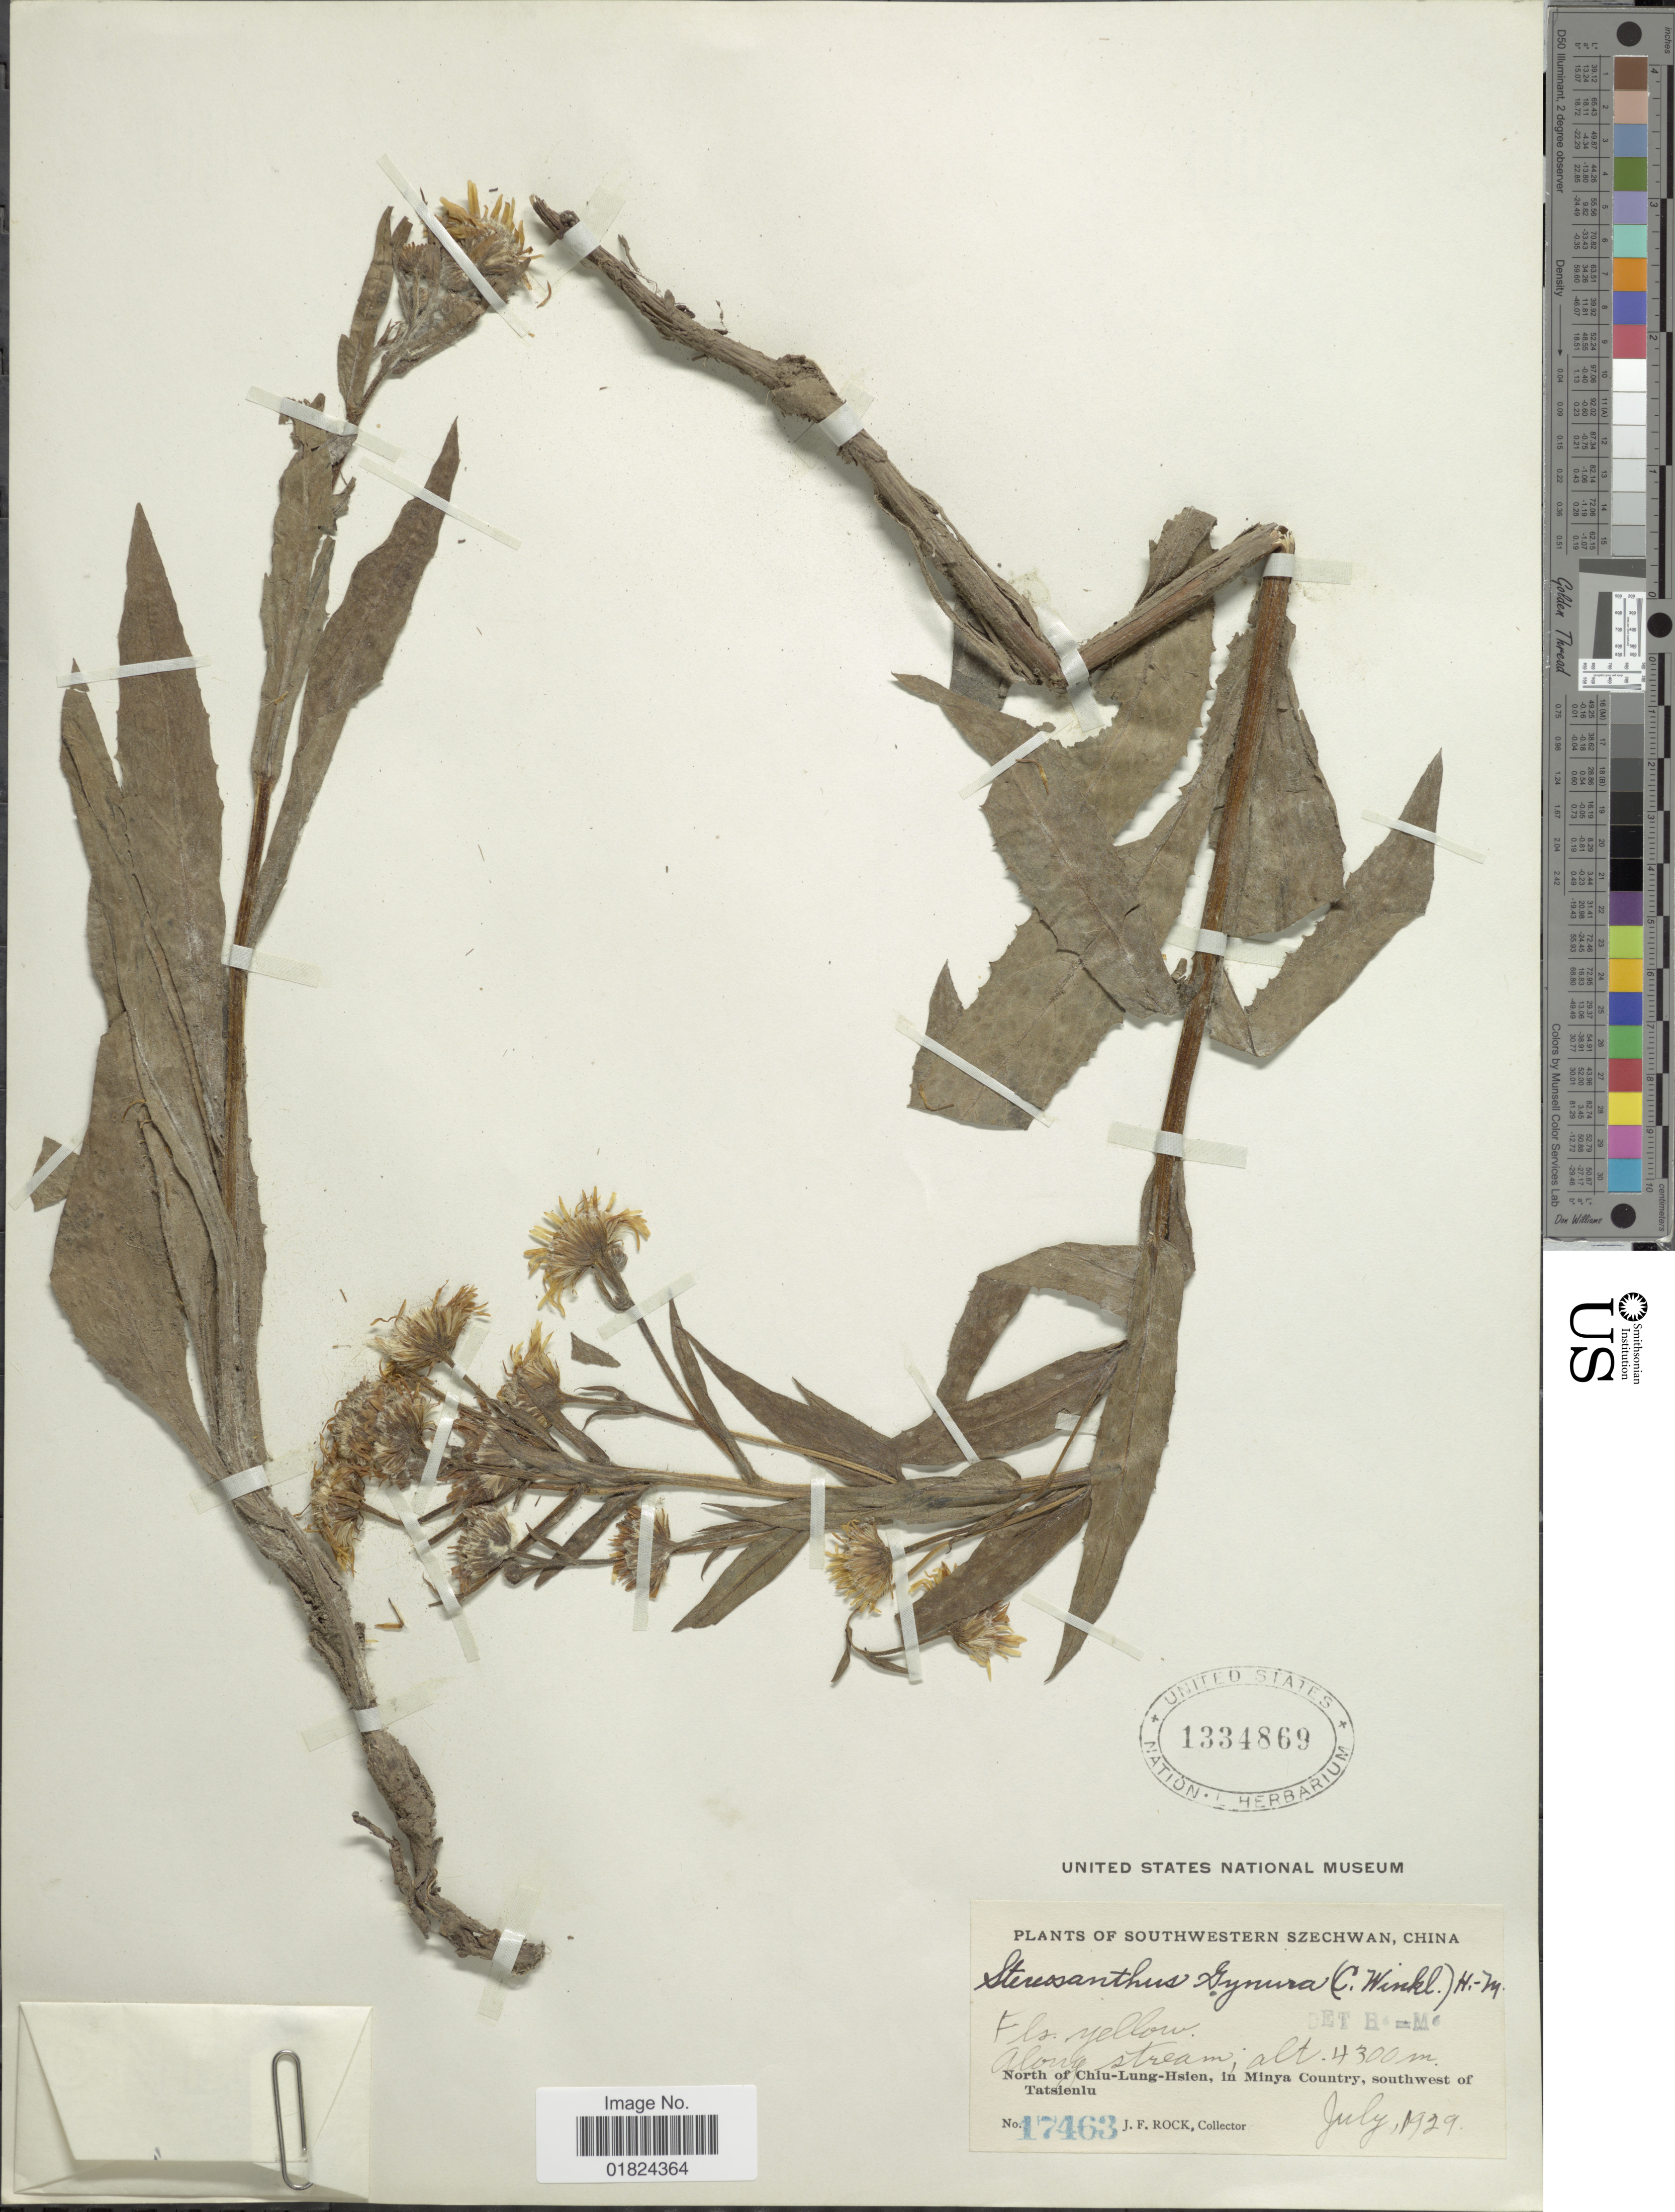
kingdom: Plantae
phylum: Tracheophyta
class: Magnoliopsida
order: Asterales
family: Asteraceae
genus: Stereosanthus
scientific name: Stereosanthus gynura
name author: (C. Winkl.) Hand.-Mazz.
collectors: J. Rock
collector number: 17463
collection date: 1929-07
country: China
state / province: Sichuan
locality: Southwestern Szechwan, along stream, north of Chiu-Lung-Hsien, in Minya Country, southwest of Tatsienlu.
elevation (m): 4300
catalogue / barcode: US 1334869